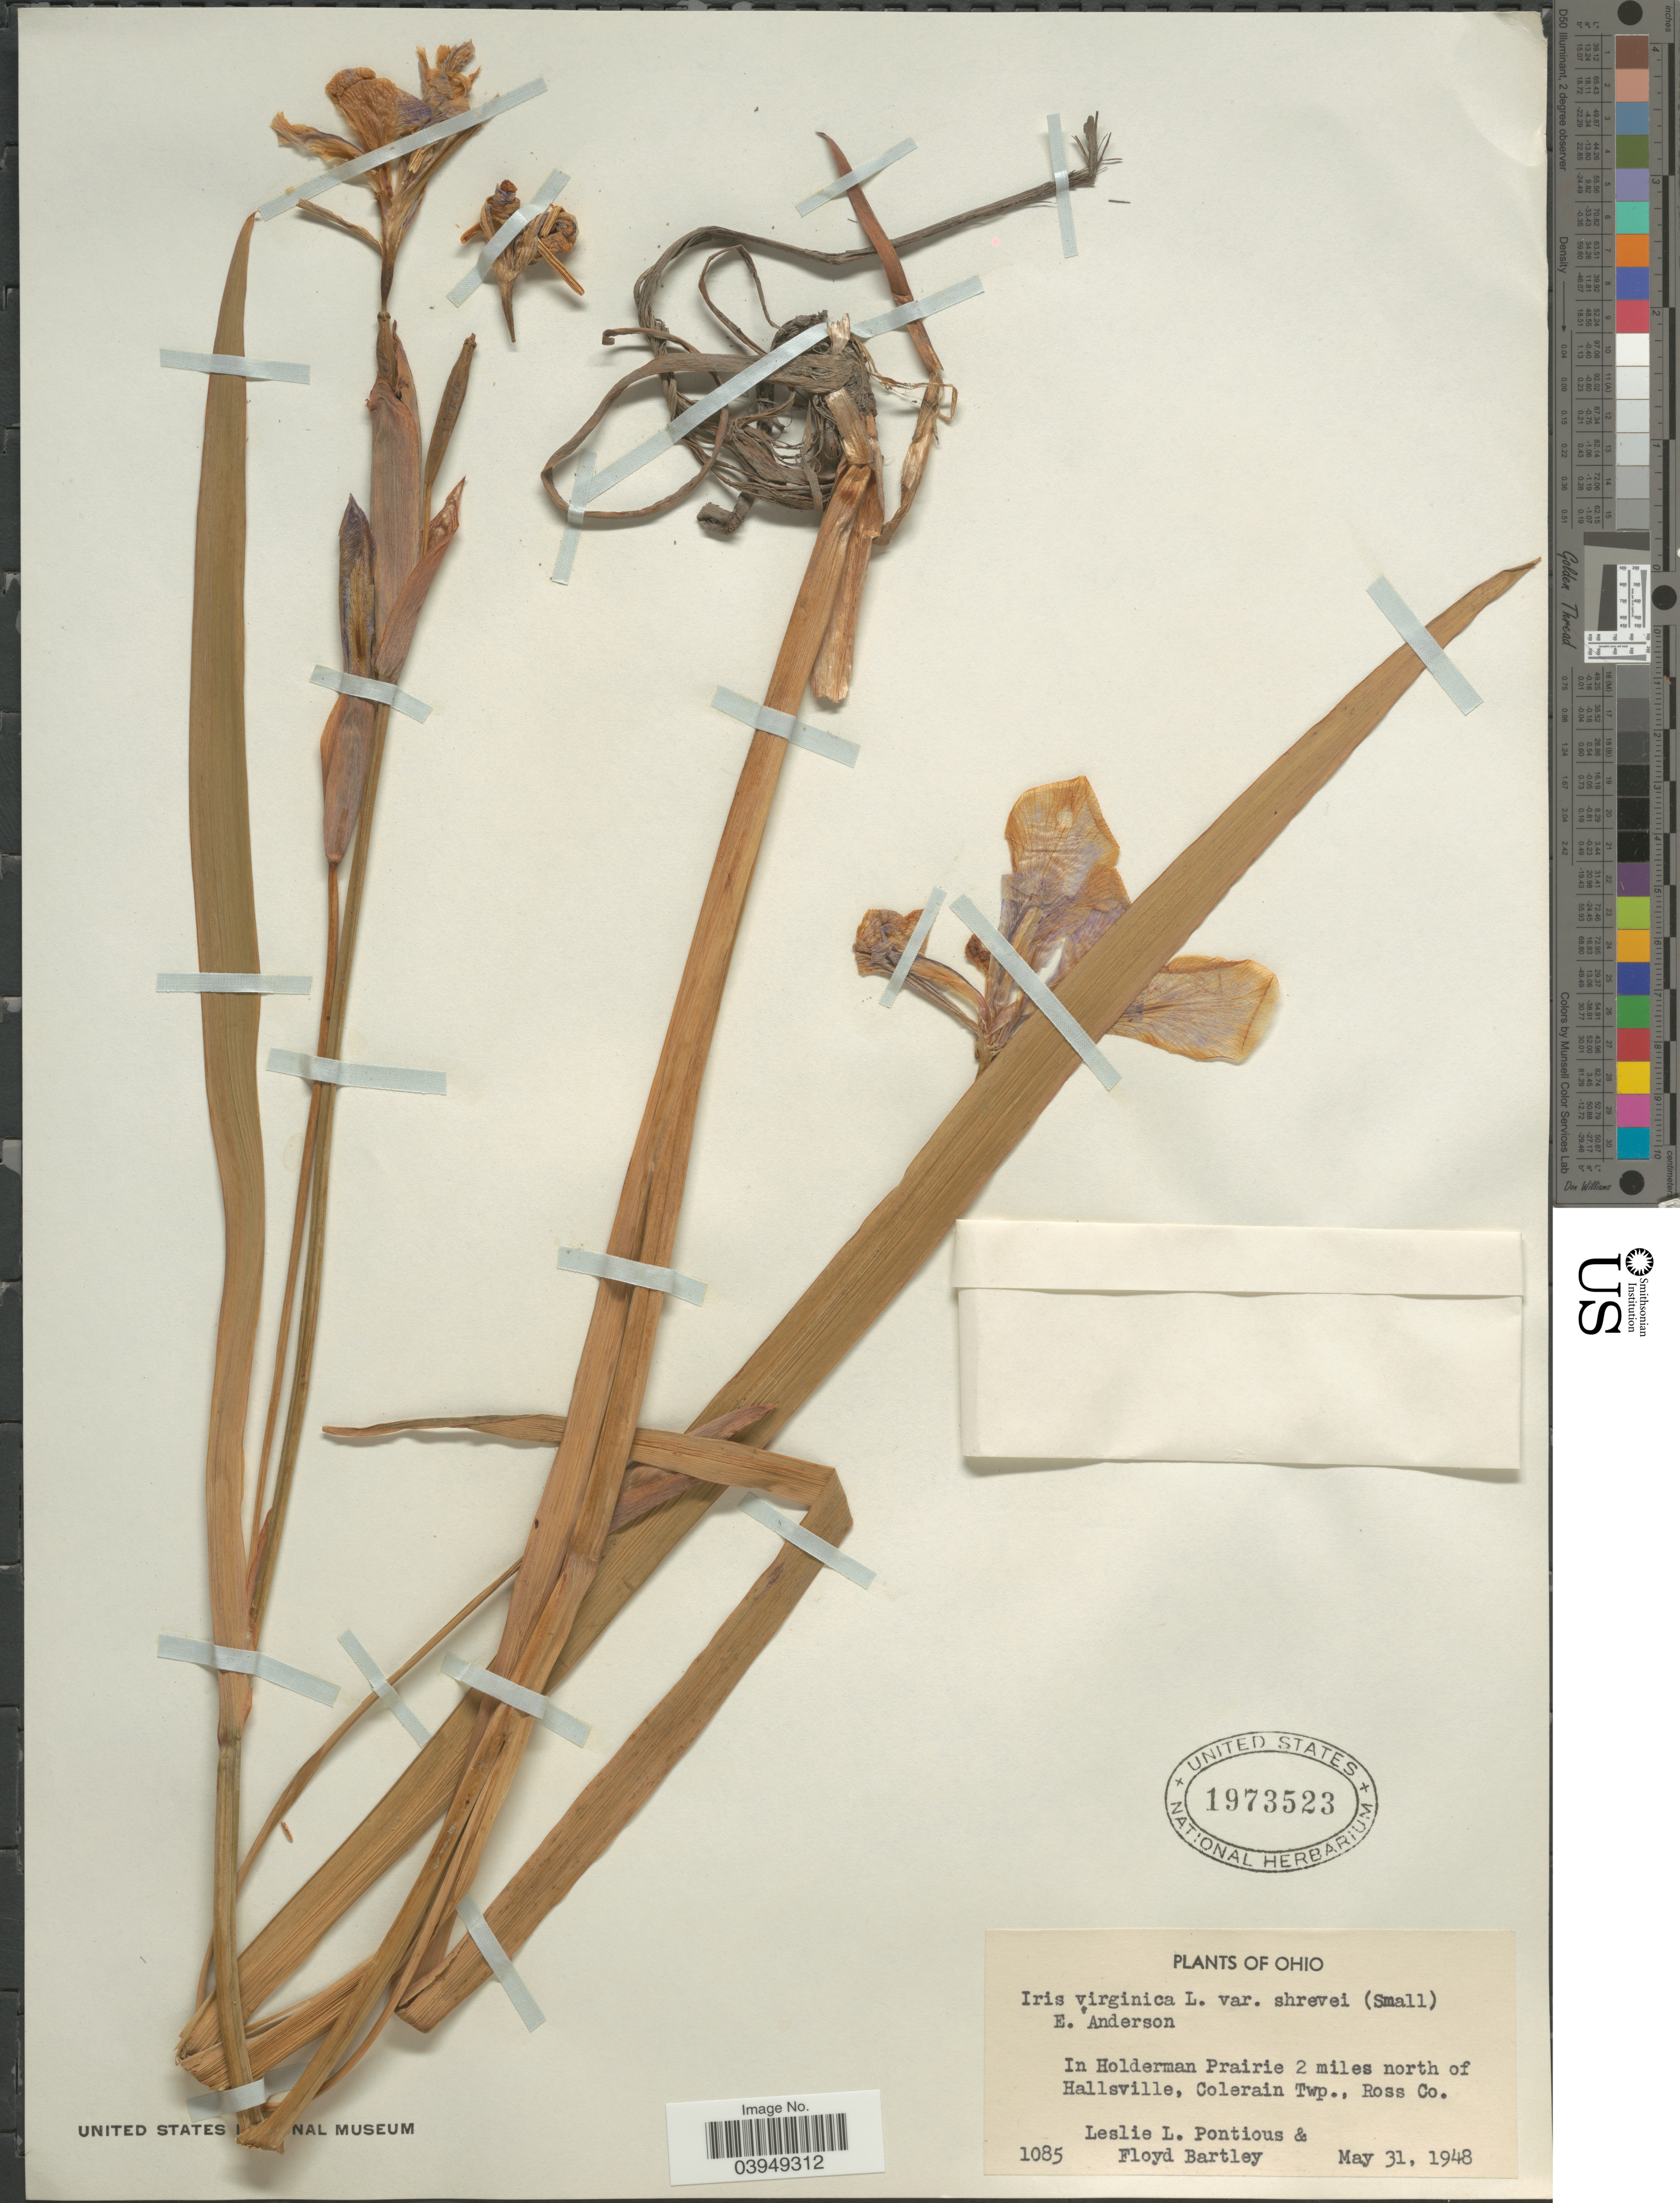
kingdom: Plantae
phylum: Tracheophyta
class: Liliopsida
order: Asparagales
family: Iridaceae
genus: Iris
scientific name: Iris virginica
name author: L.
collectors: L. L. Pontious & F. Bartley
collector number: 1085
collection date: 1948-05-31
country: United States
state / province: Ohio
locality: In Holderman Prairie 2 miles north of Hallsville, Colerain Twp., Ross Co.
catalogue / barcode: US 1973523